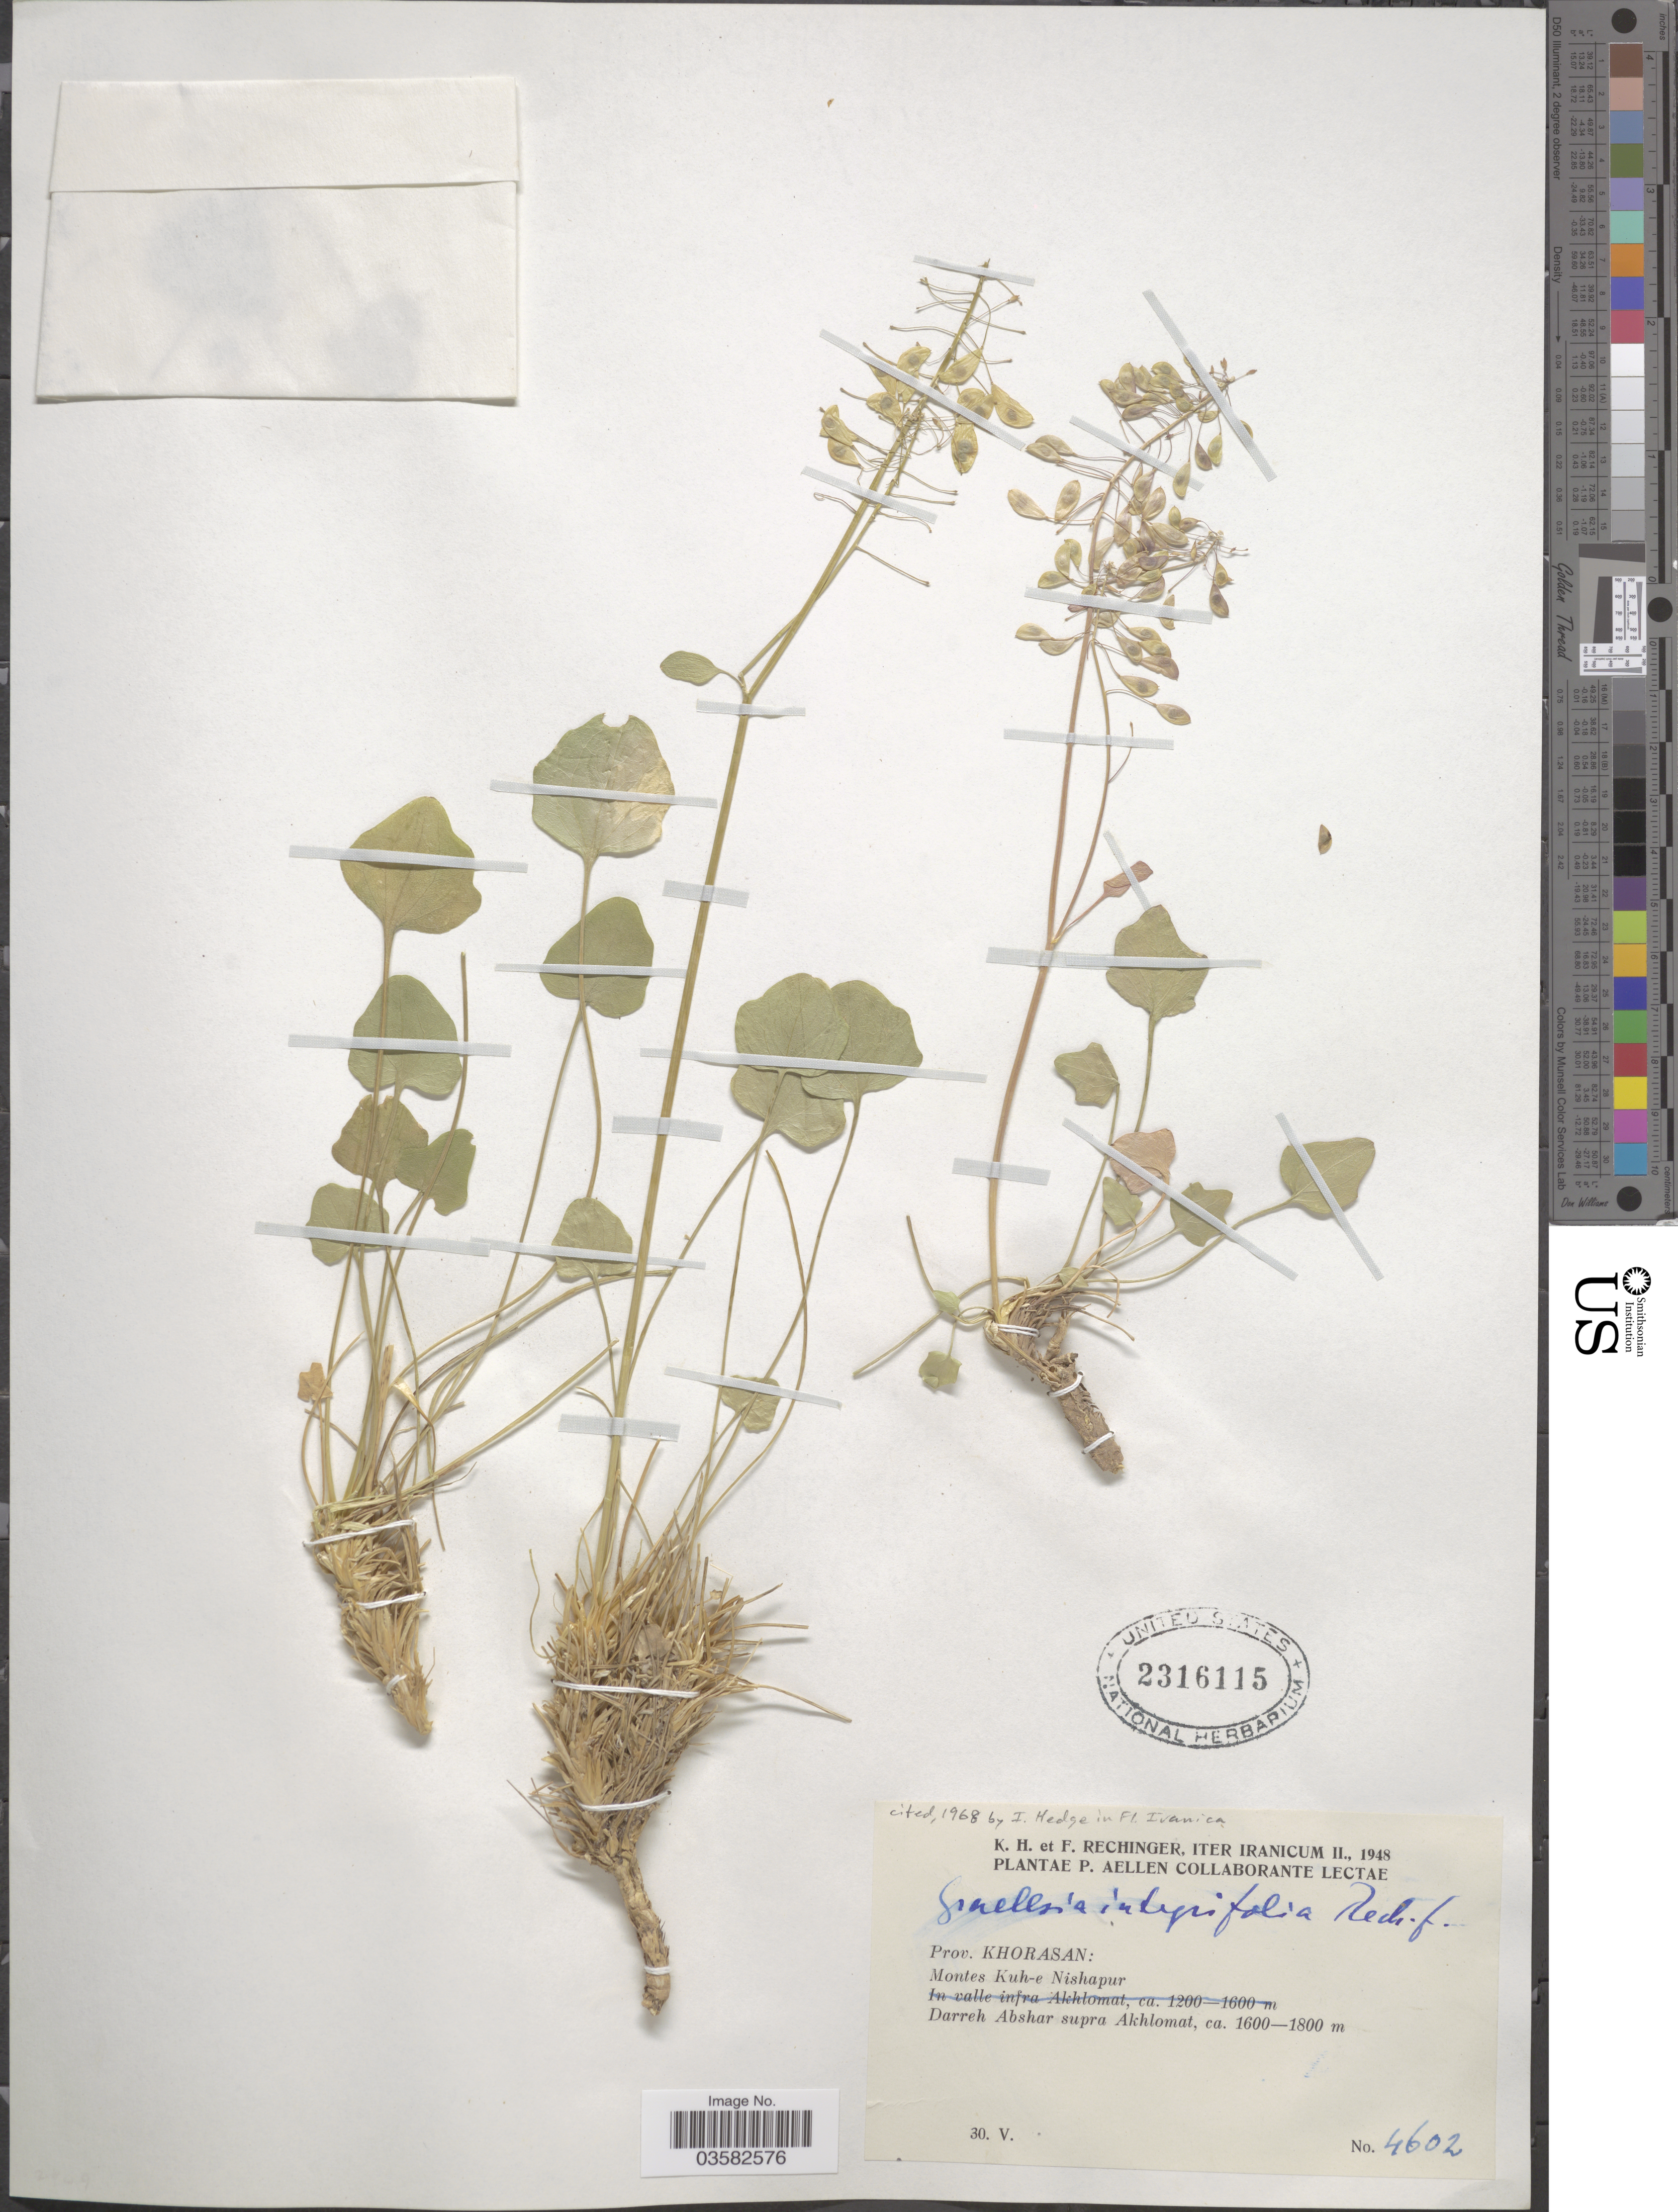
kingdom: Plantae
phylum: Tracheophyta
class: Magnoliopsida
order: Brassicales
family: Brassicaceae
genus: Graellsia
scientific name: Graellsia integrifolia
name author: (Rech. f.) Rech. f.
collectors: K. H. Rechinger & F. Rechinger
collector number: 4602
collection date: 1948-05-30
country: Iran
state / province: Khorasan [obsolete]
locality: Iter Iranicum. Montes Kuh-e Nishapur. Darreh Abshar supra Akhlomat.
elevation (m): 1600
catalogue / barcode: US 2316115